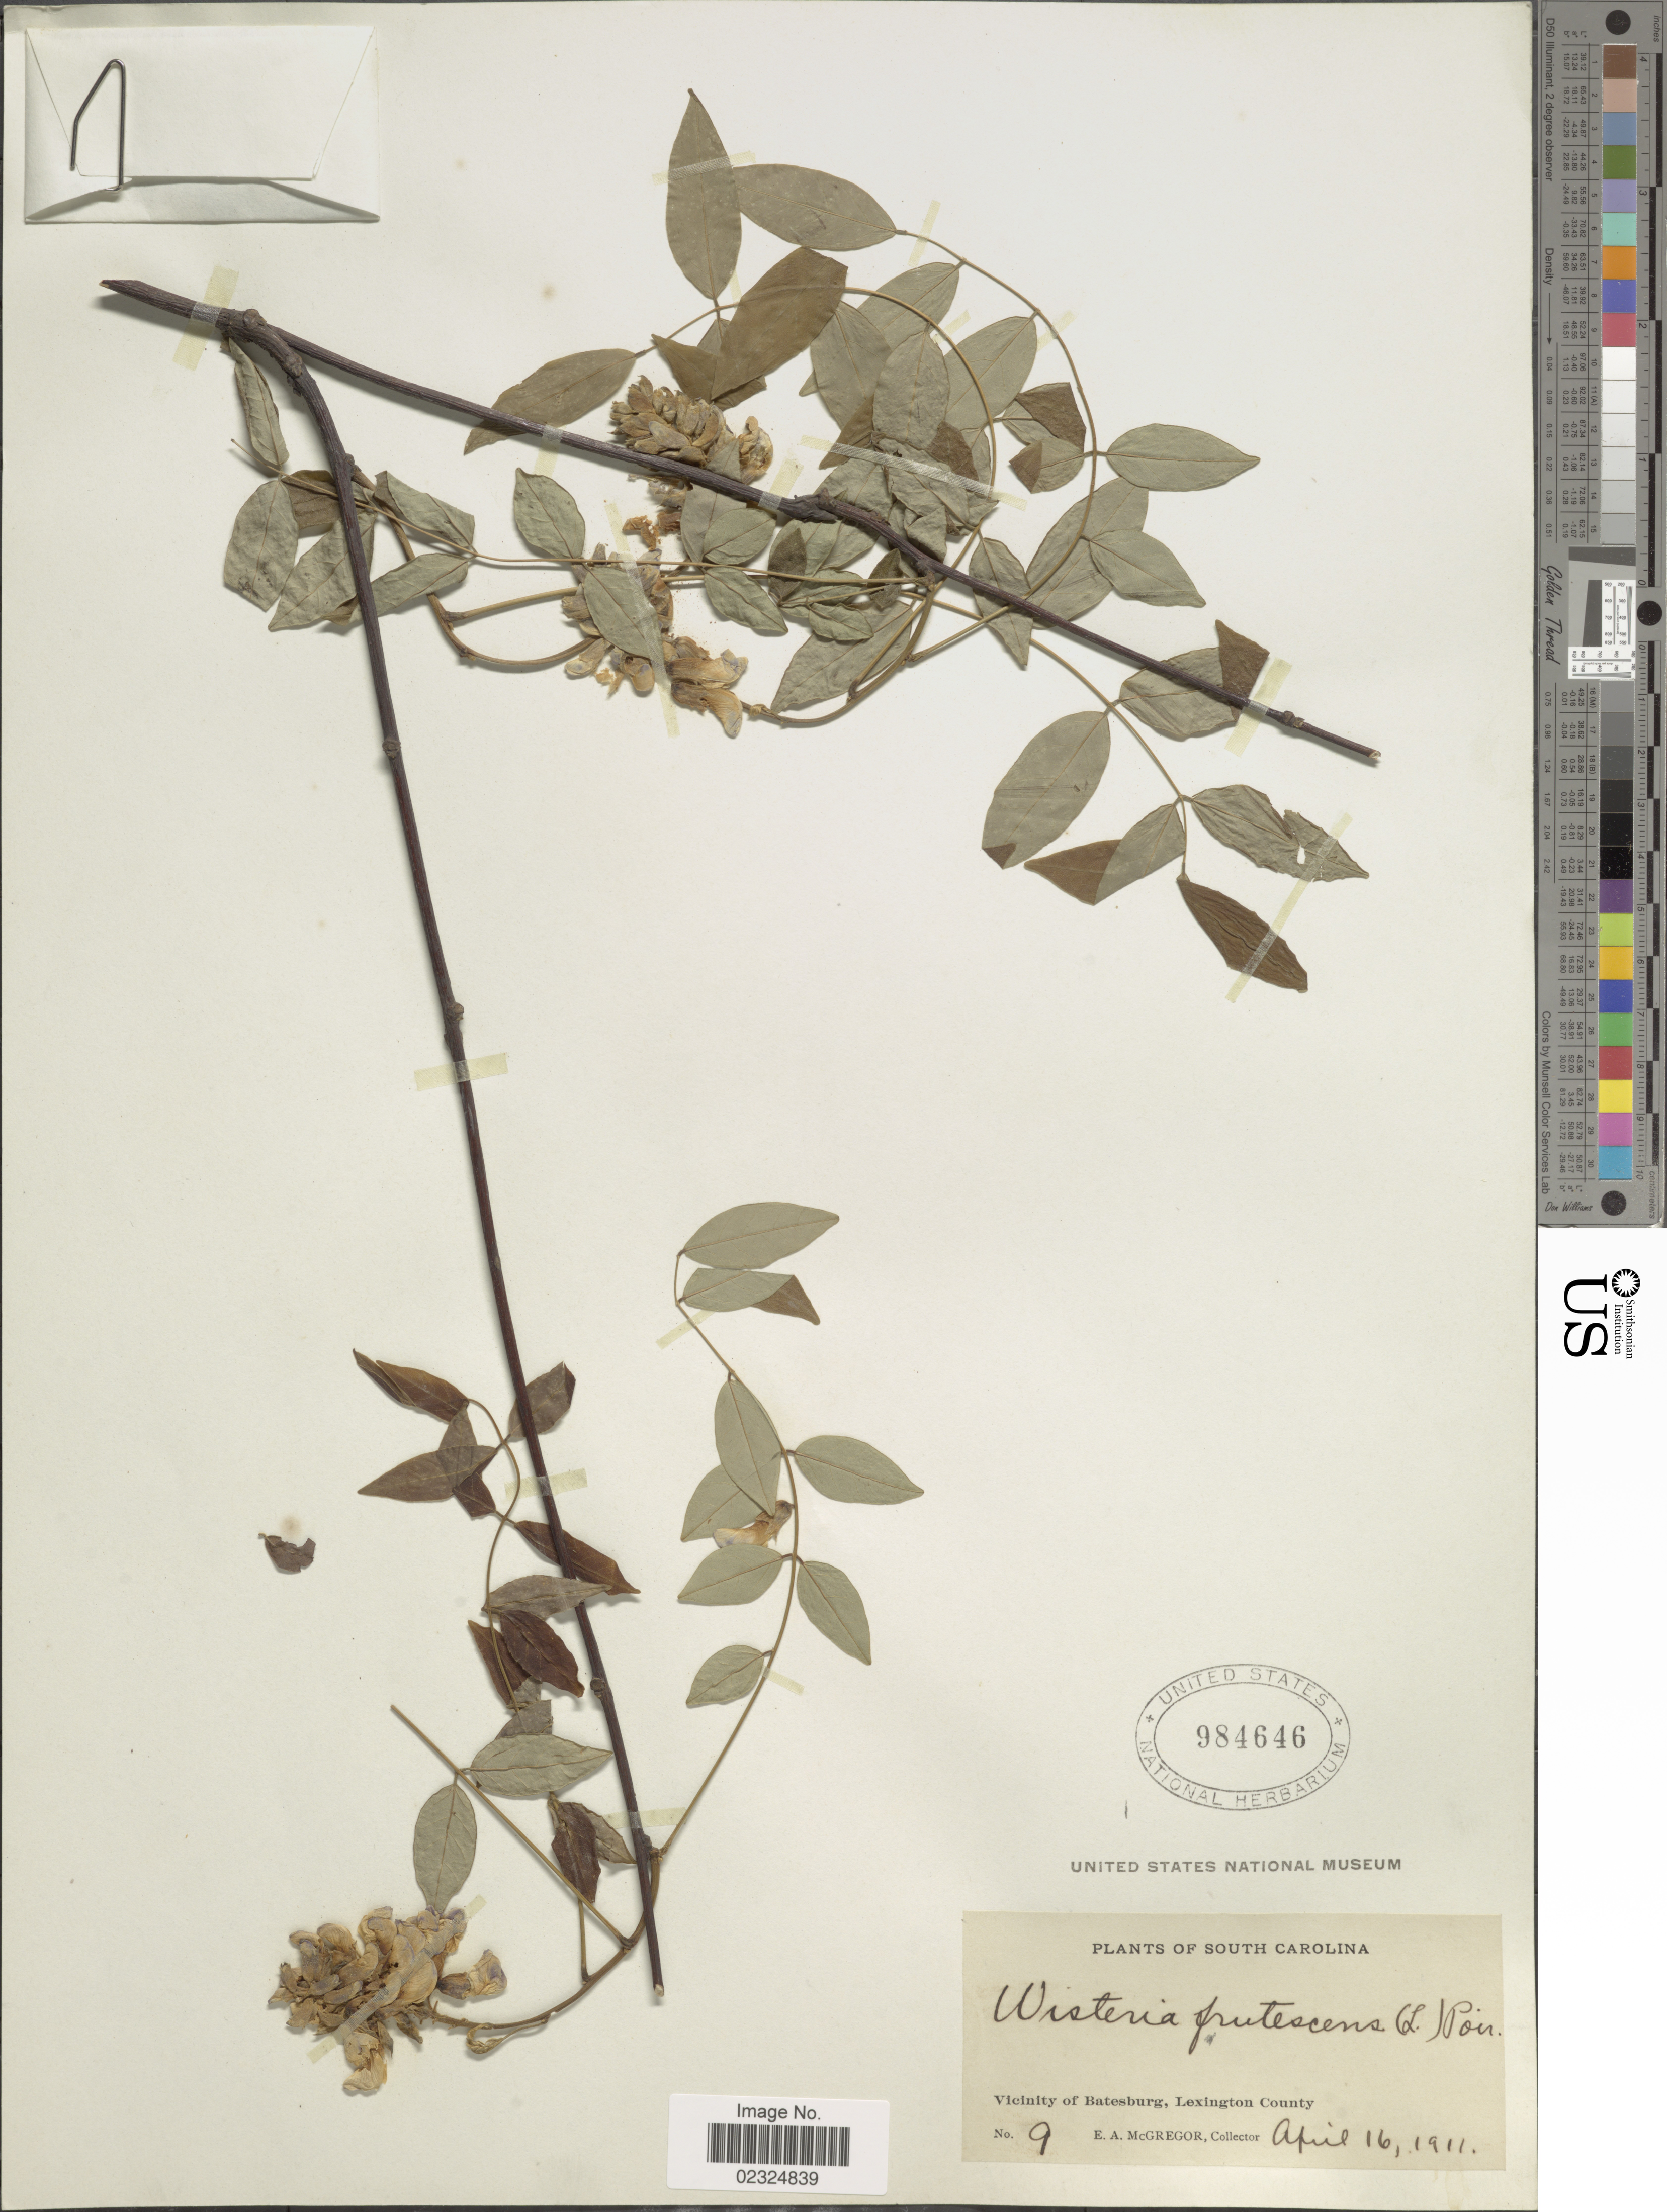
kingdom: Plantae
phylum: Tracheophyta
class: Magnoliopsida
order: Fabales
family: Fabaceae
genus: Wisteria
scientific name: Wisteria frutescens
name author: (L.) Poir.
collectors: E. A. McGregor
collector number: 9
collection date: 1911-04-16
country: United States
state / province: South Carolina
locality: Vicinity of Batesburg, Lexington County.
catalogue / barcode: US 984646